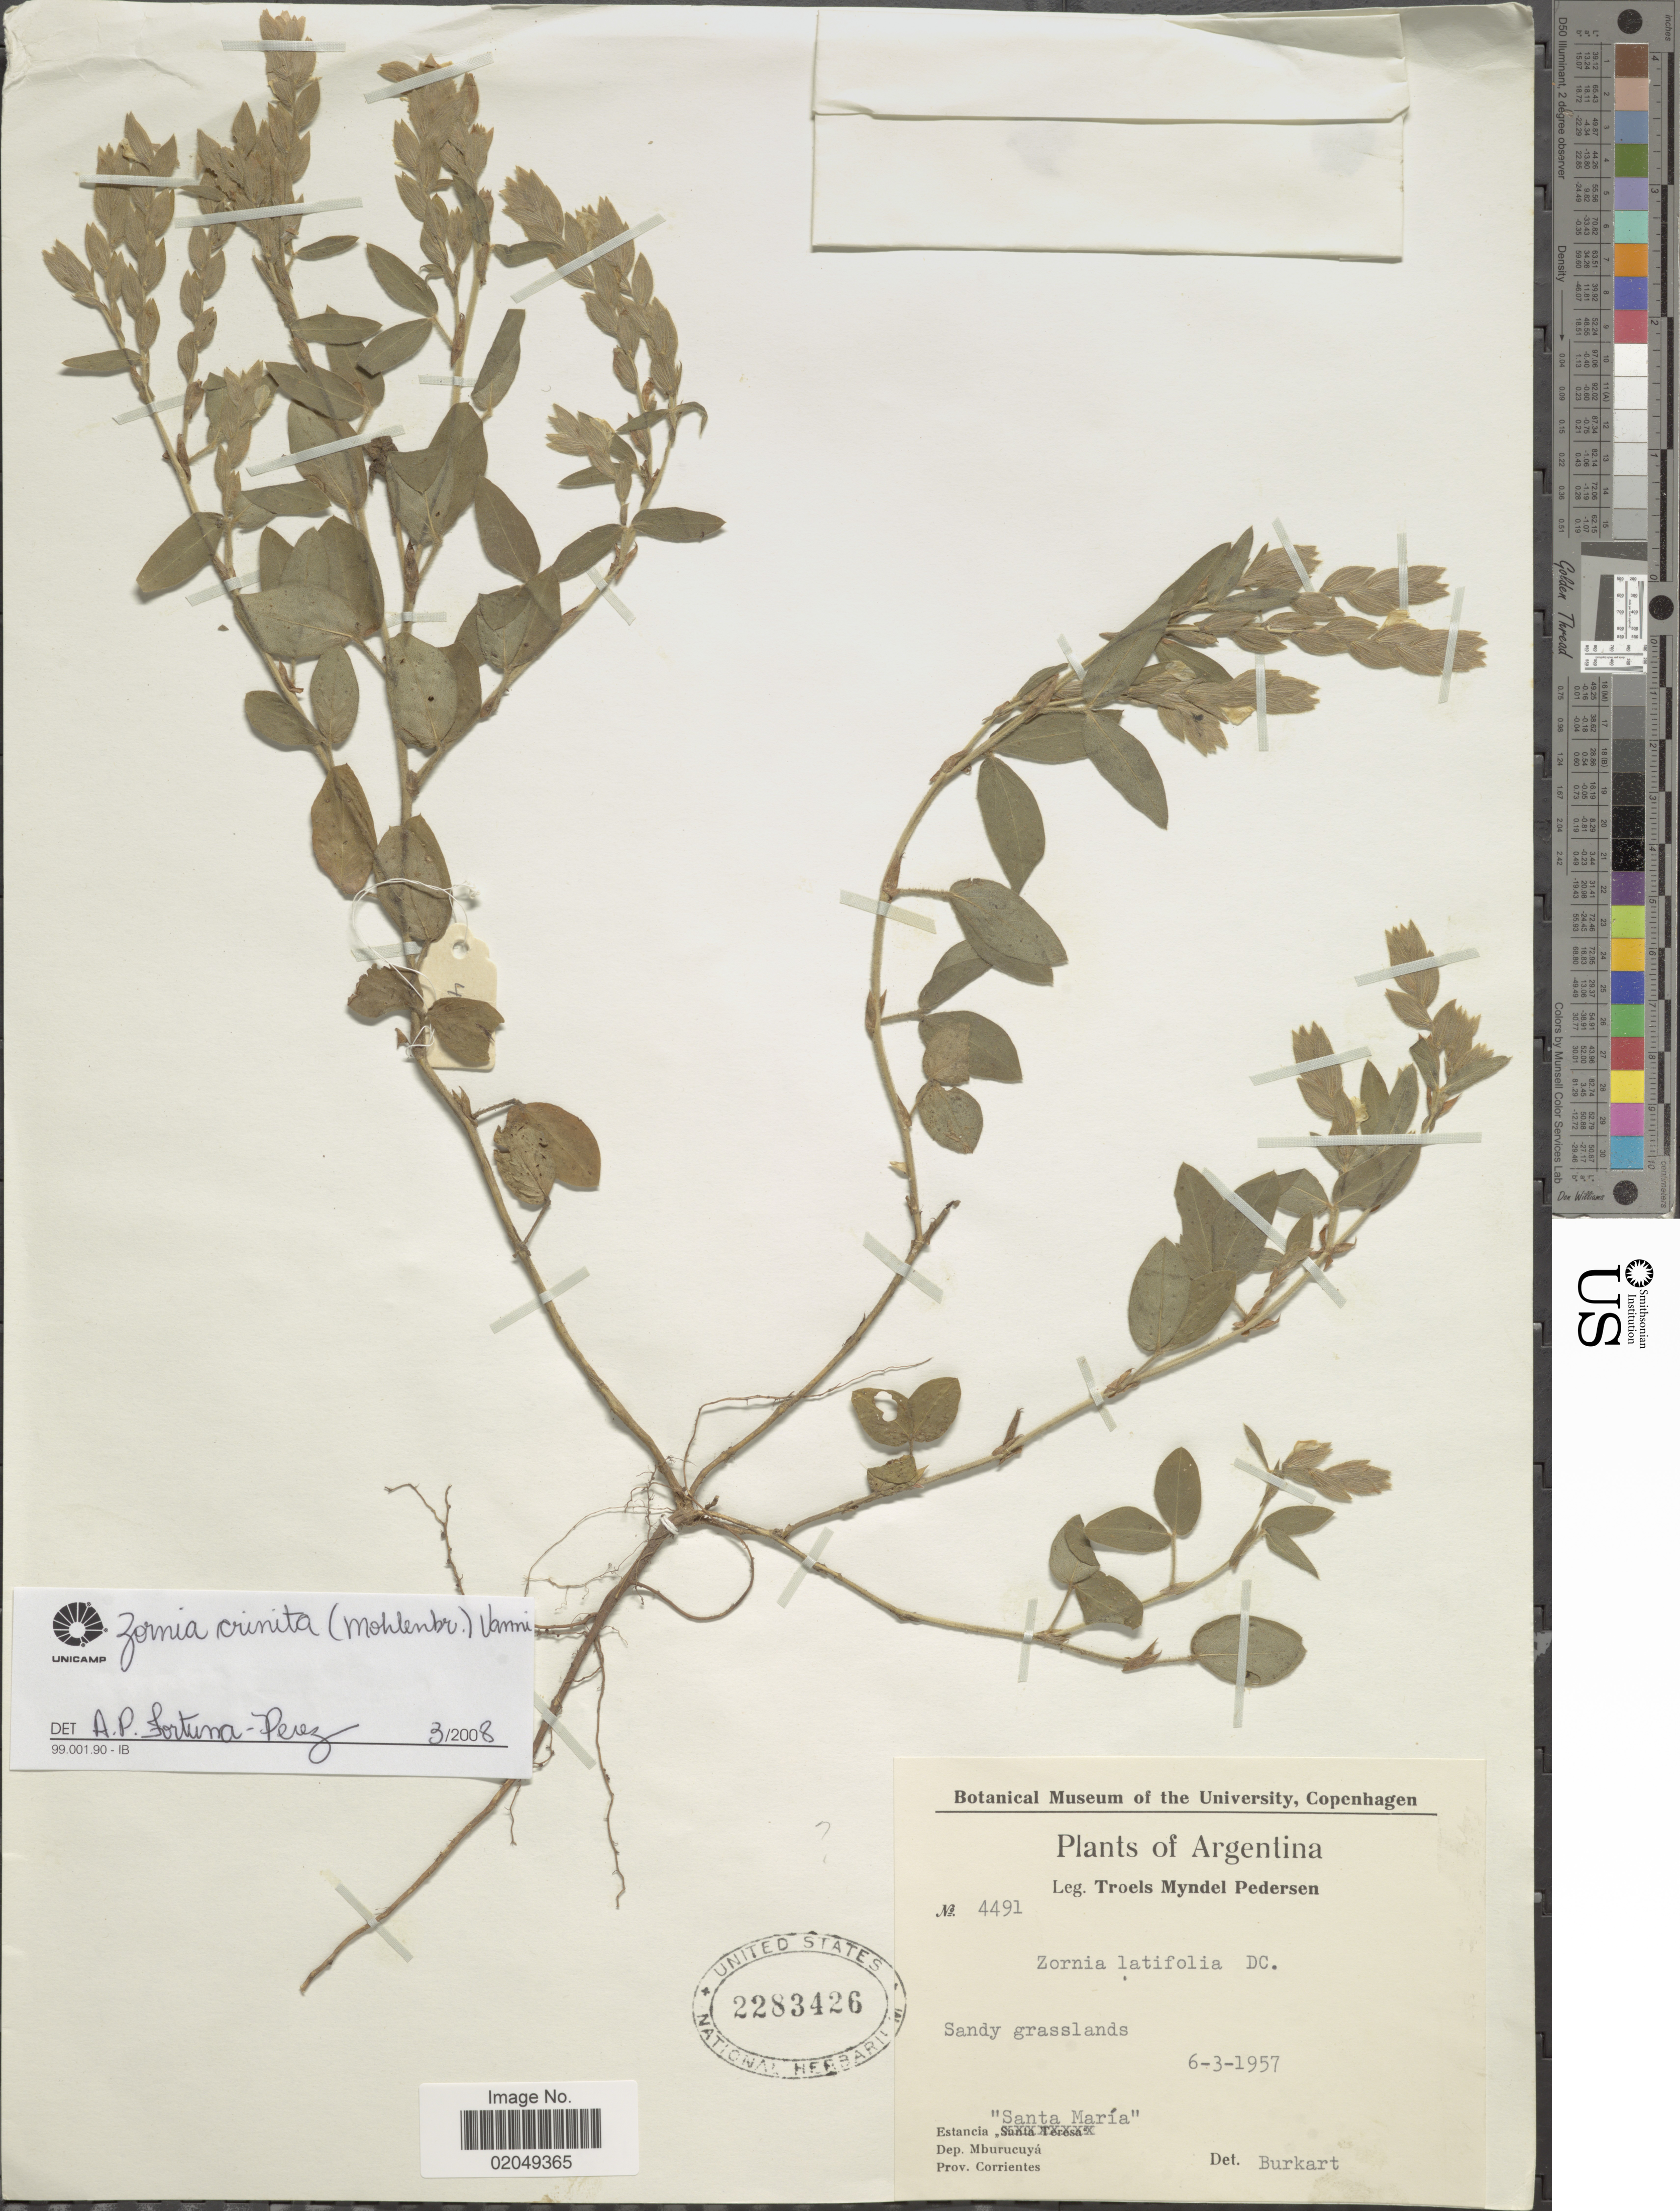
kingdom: Plantae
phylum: Tracheophyta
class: Magnoliopsida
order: Fabales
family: Fabaceae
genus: Zornia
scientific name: Zornia crinata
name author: (Mohlenbr.) Vanni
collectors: T. Pederson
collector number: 4491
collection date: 1957-03-06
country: Argentina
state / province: Corrientes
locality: Sandy grasslands, estancia "Santa Maria", Dep. Mburucuya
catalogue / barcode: US 2283426